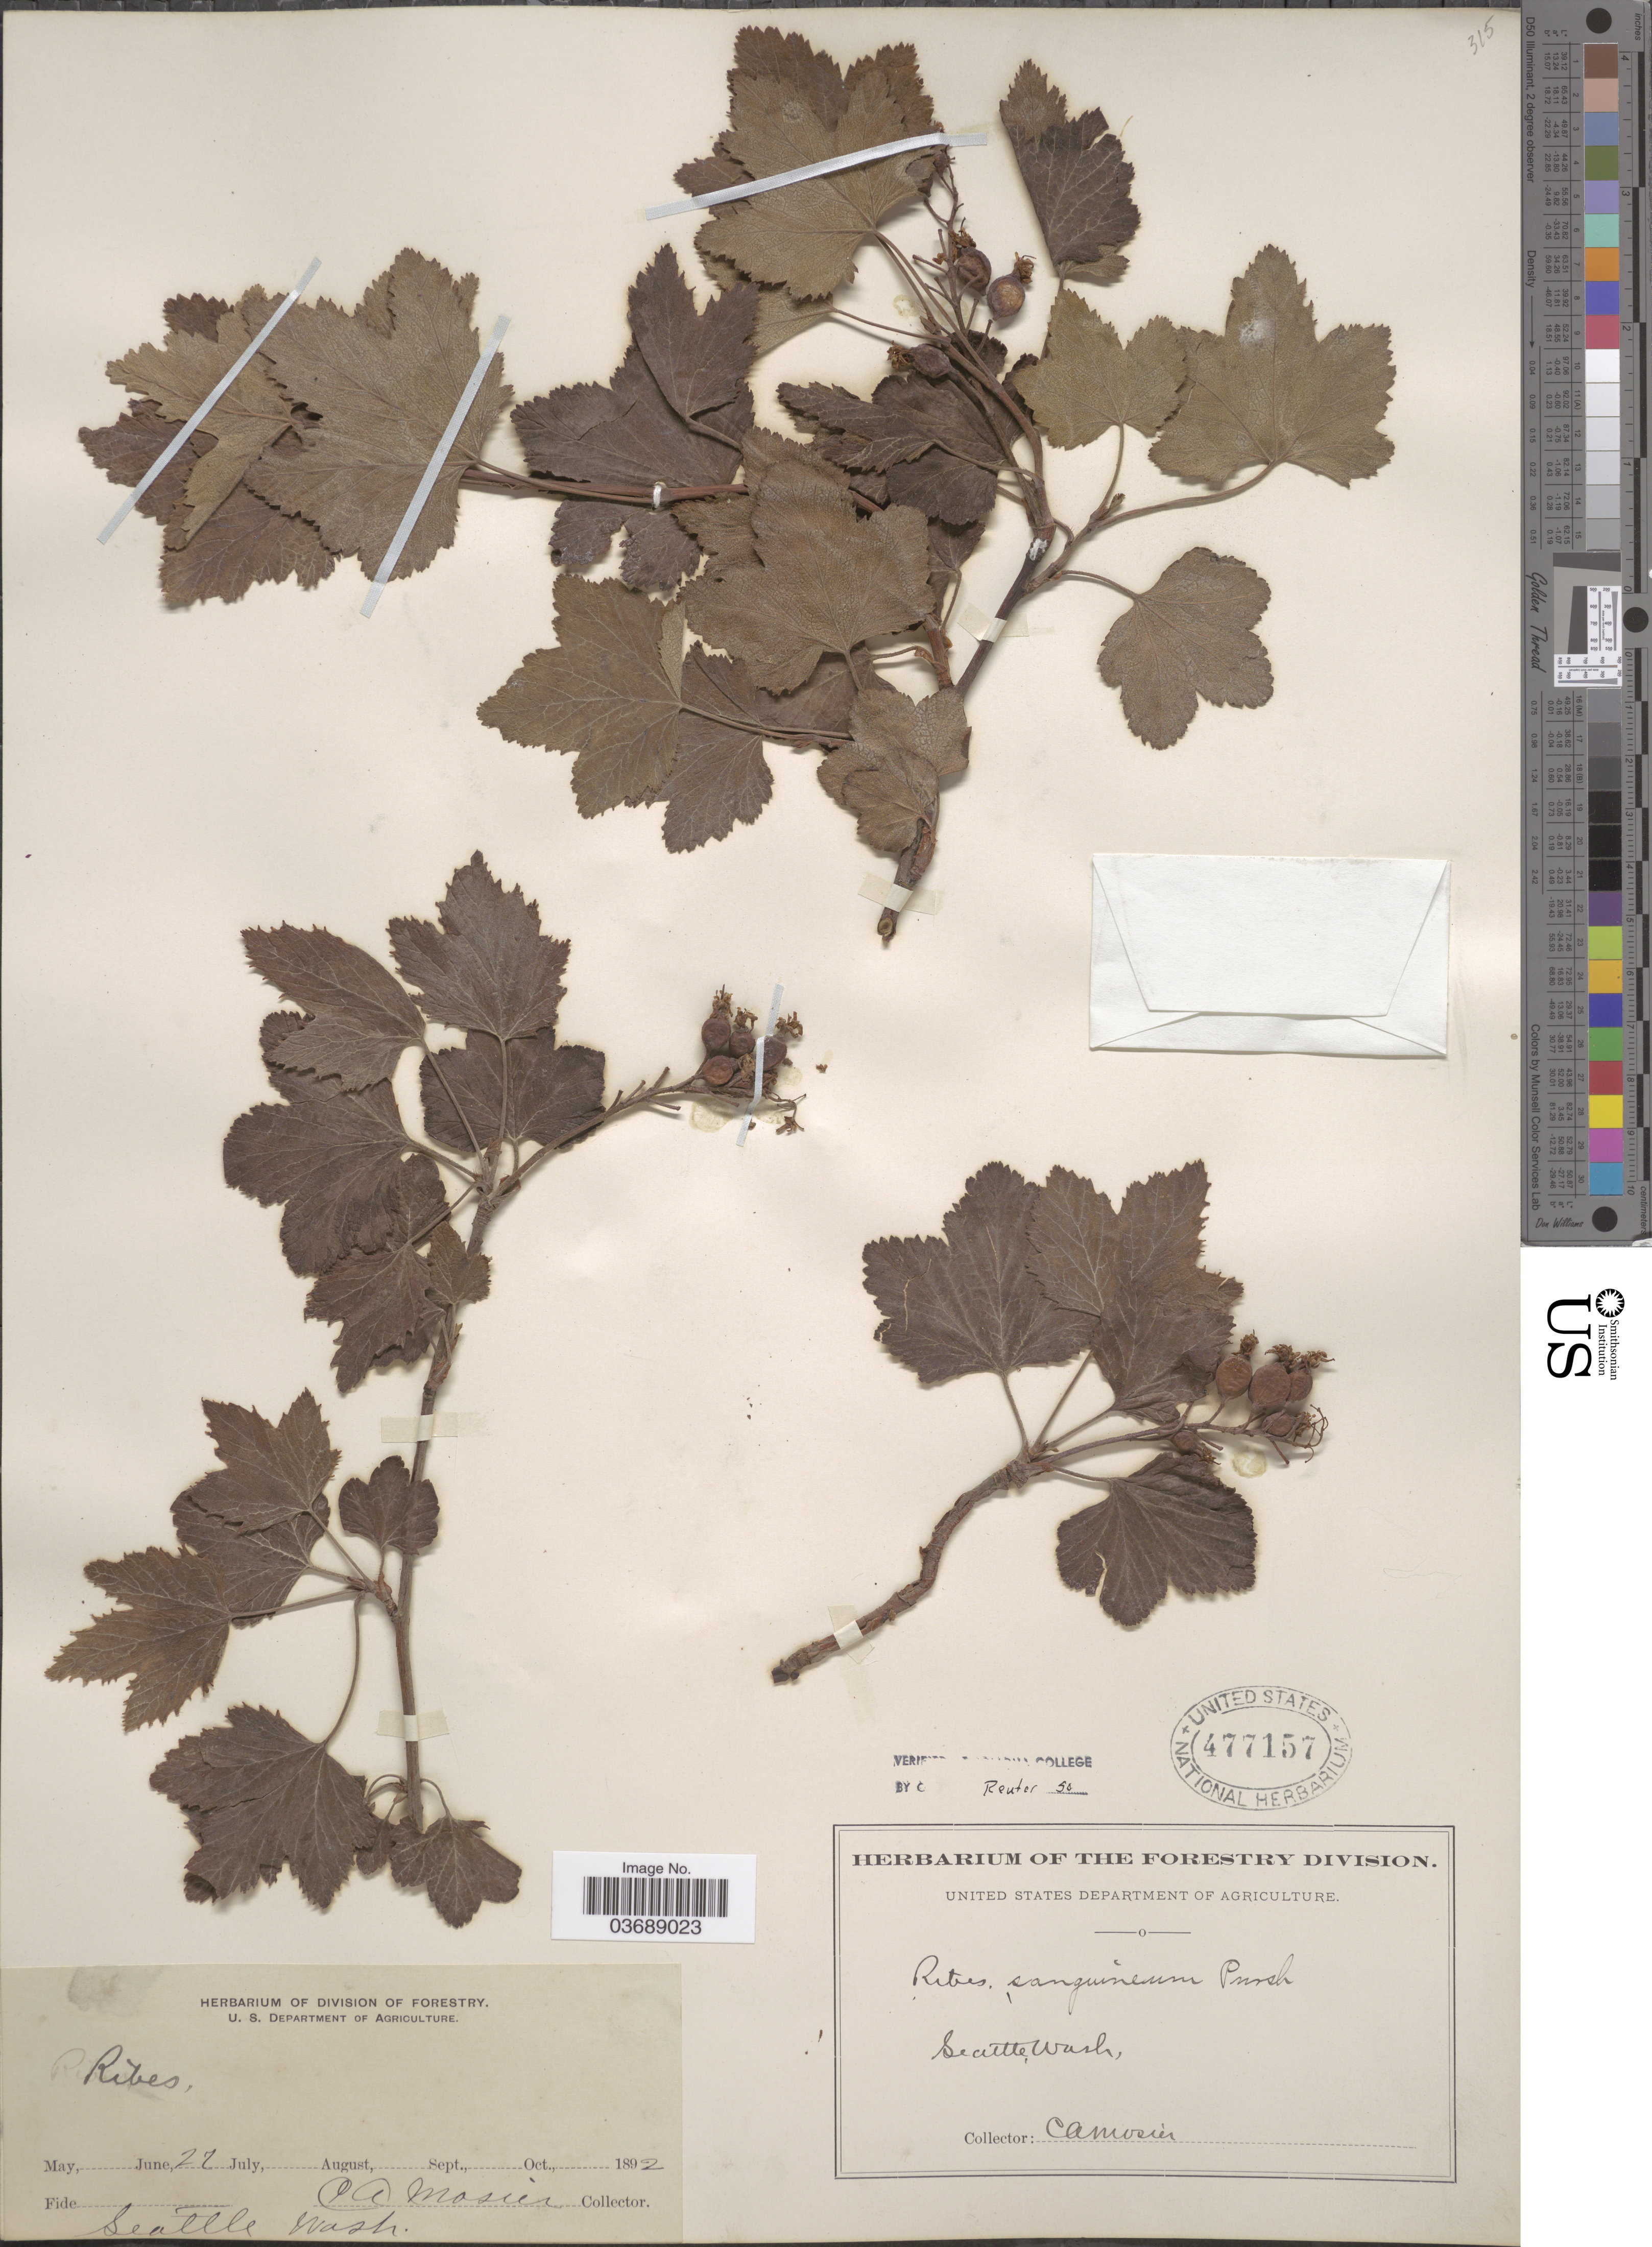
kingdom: Plantae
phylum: Tracheophyta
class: Magnoliopsida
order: Saxifragales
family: Grossulariaceae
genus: Ribes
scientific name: Ribes sanguineum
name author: Pursh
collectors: C. A. Mosier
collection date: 1892-06-27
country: United States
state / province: Washington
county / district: King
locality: Seattle.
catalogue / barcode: US 477157